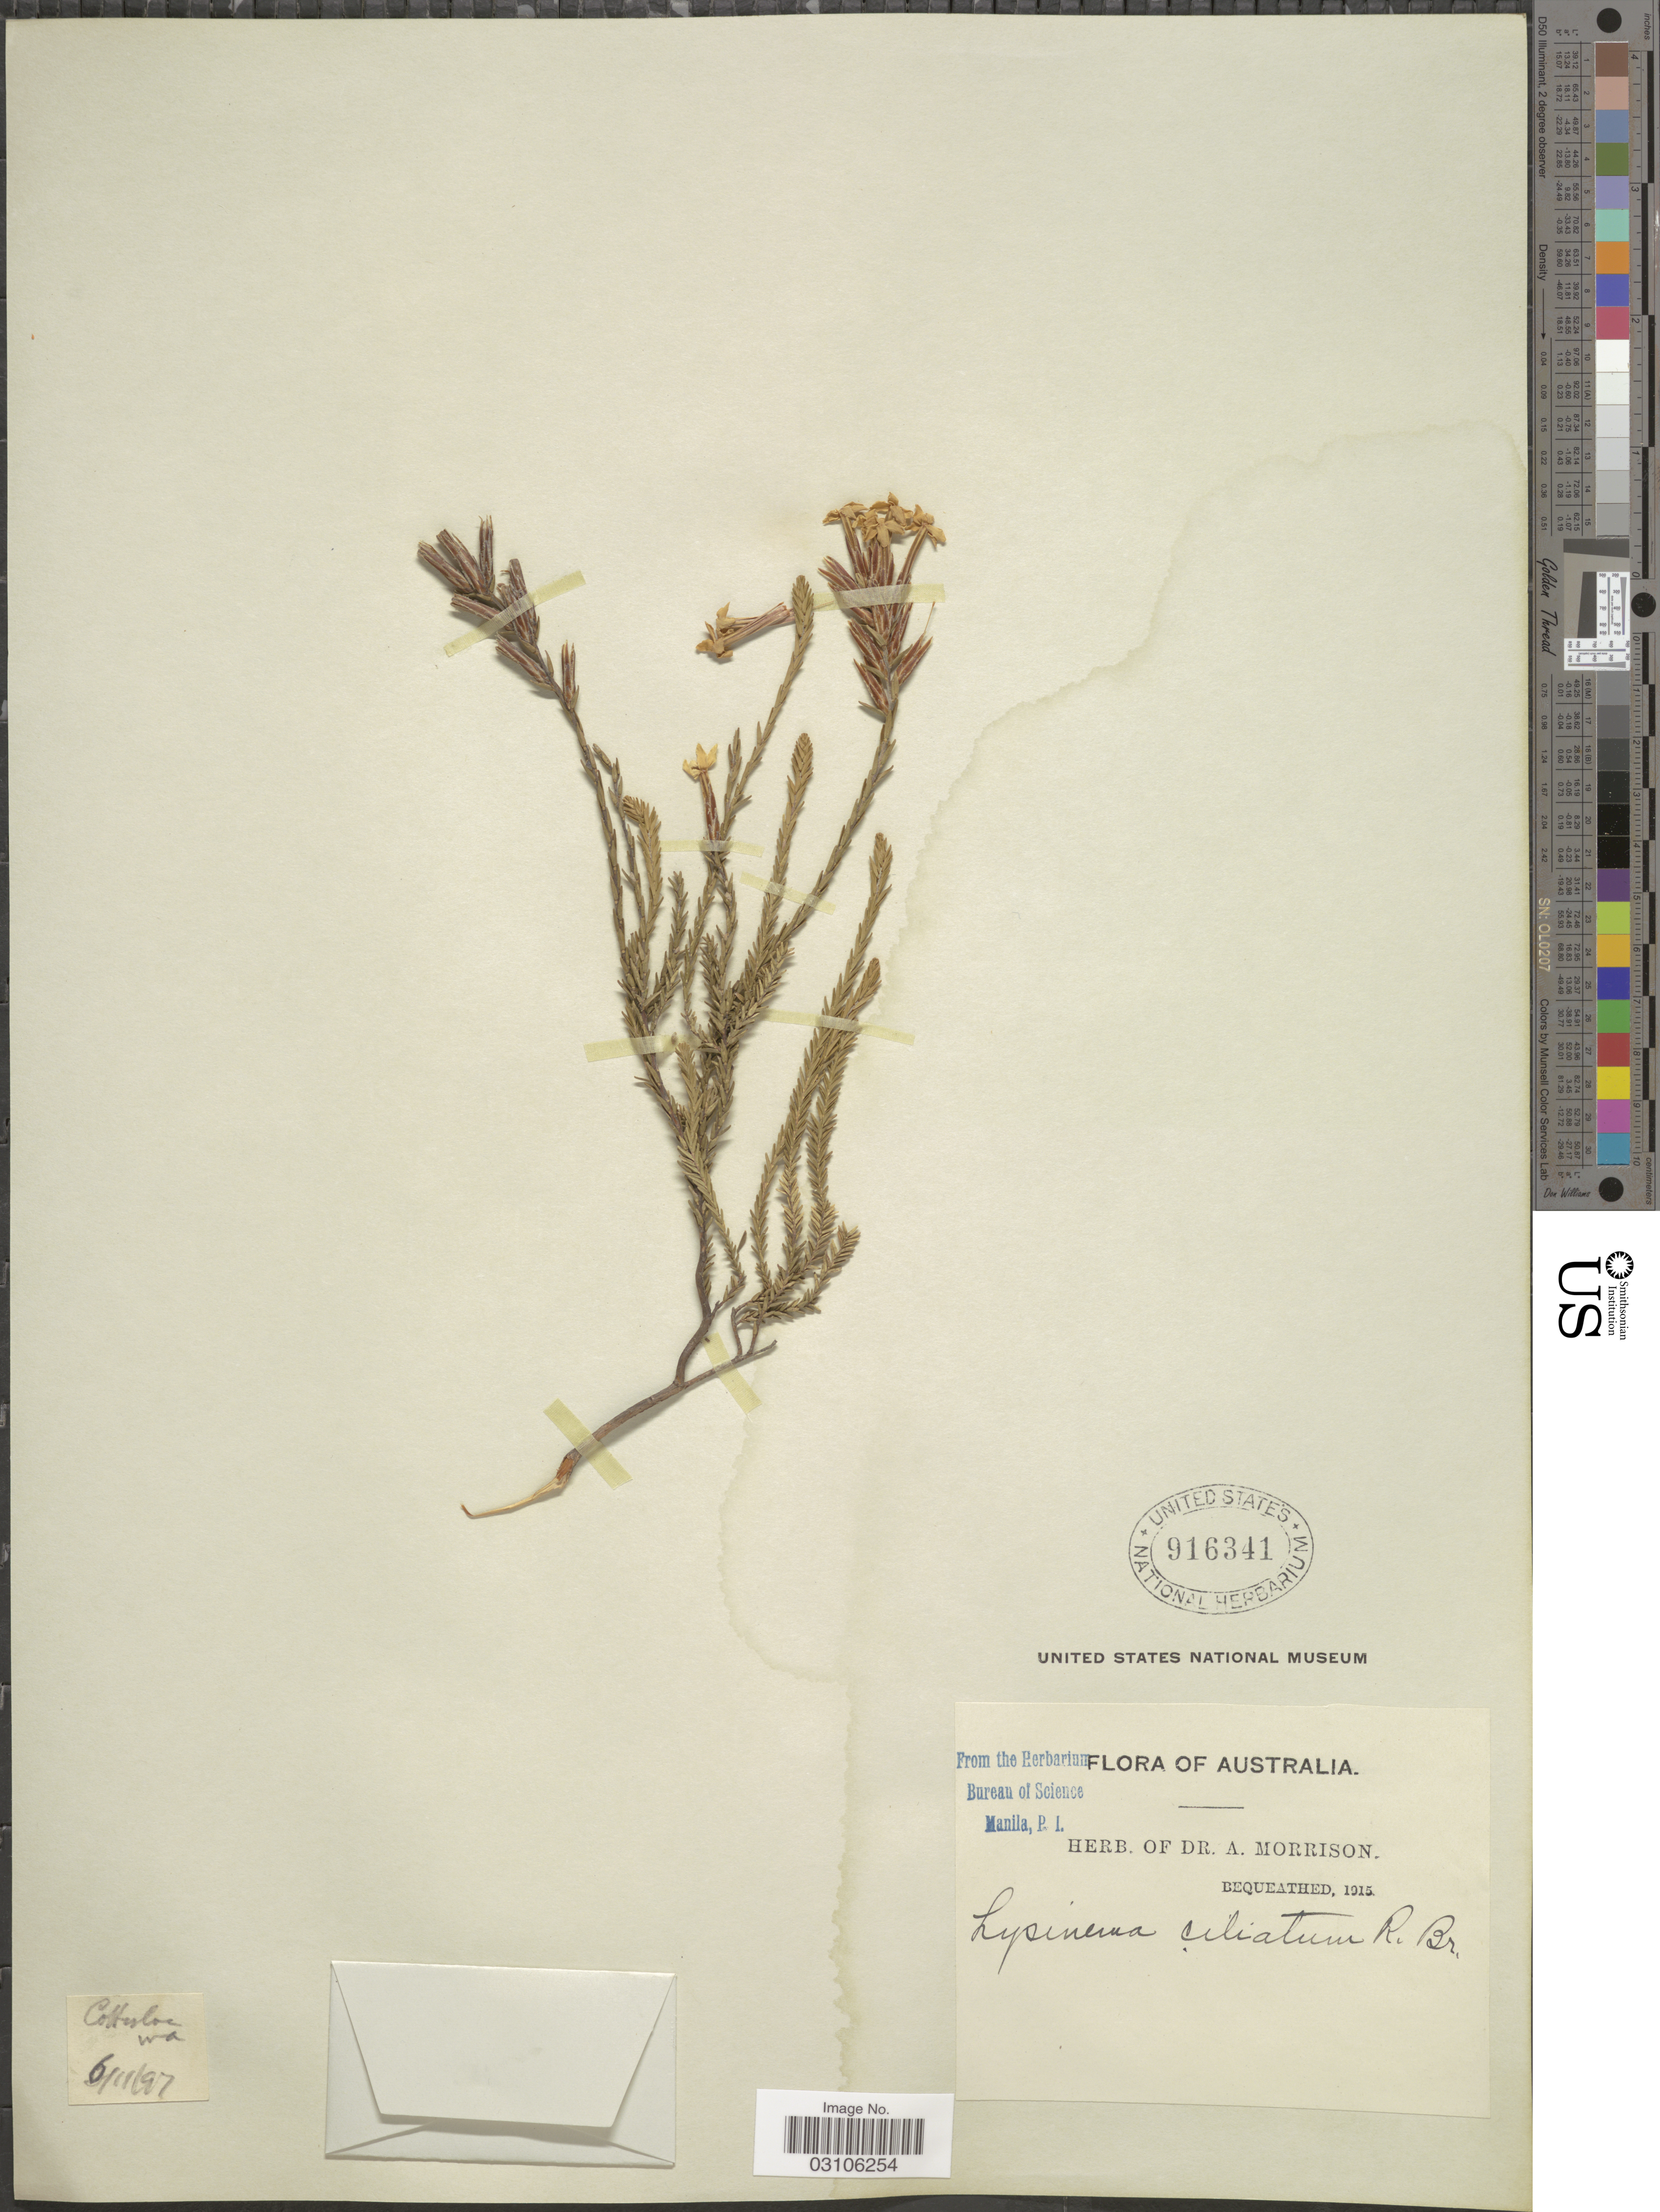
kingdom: Plantae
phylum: Tracheophyta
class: Magnoliopsida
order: Ericales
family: Ericaceae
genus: Lysinema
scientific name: Lysinema ciliatum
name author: R. Br.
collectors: ex herb. Dr. A. Morrison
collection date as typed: Transcribed d/m/y: 6/11/97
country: Australia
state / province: Western Australia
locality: Cottesloe WA.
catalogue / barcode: US 916341